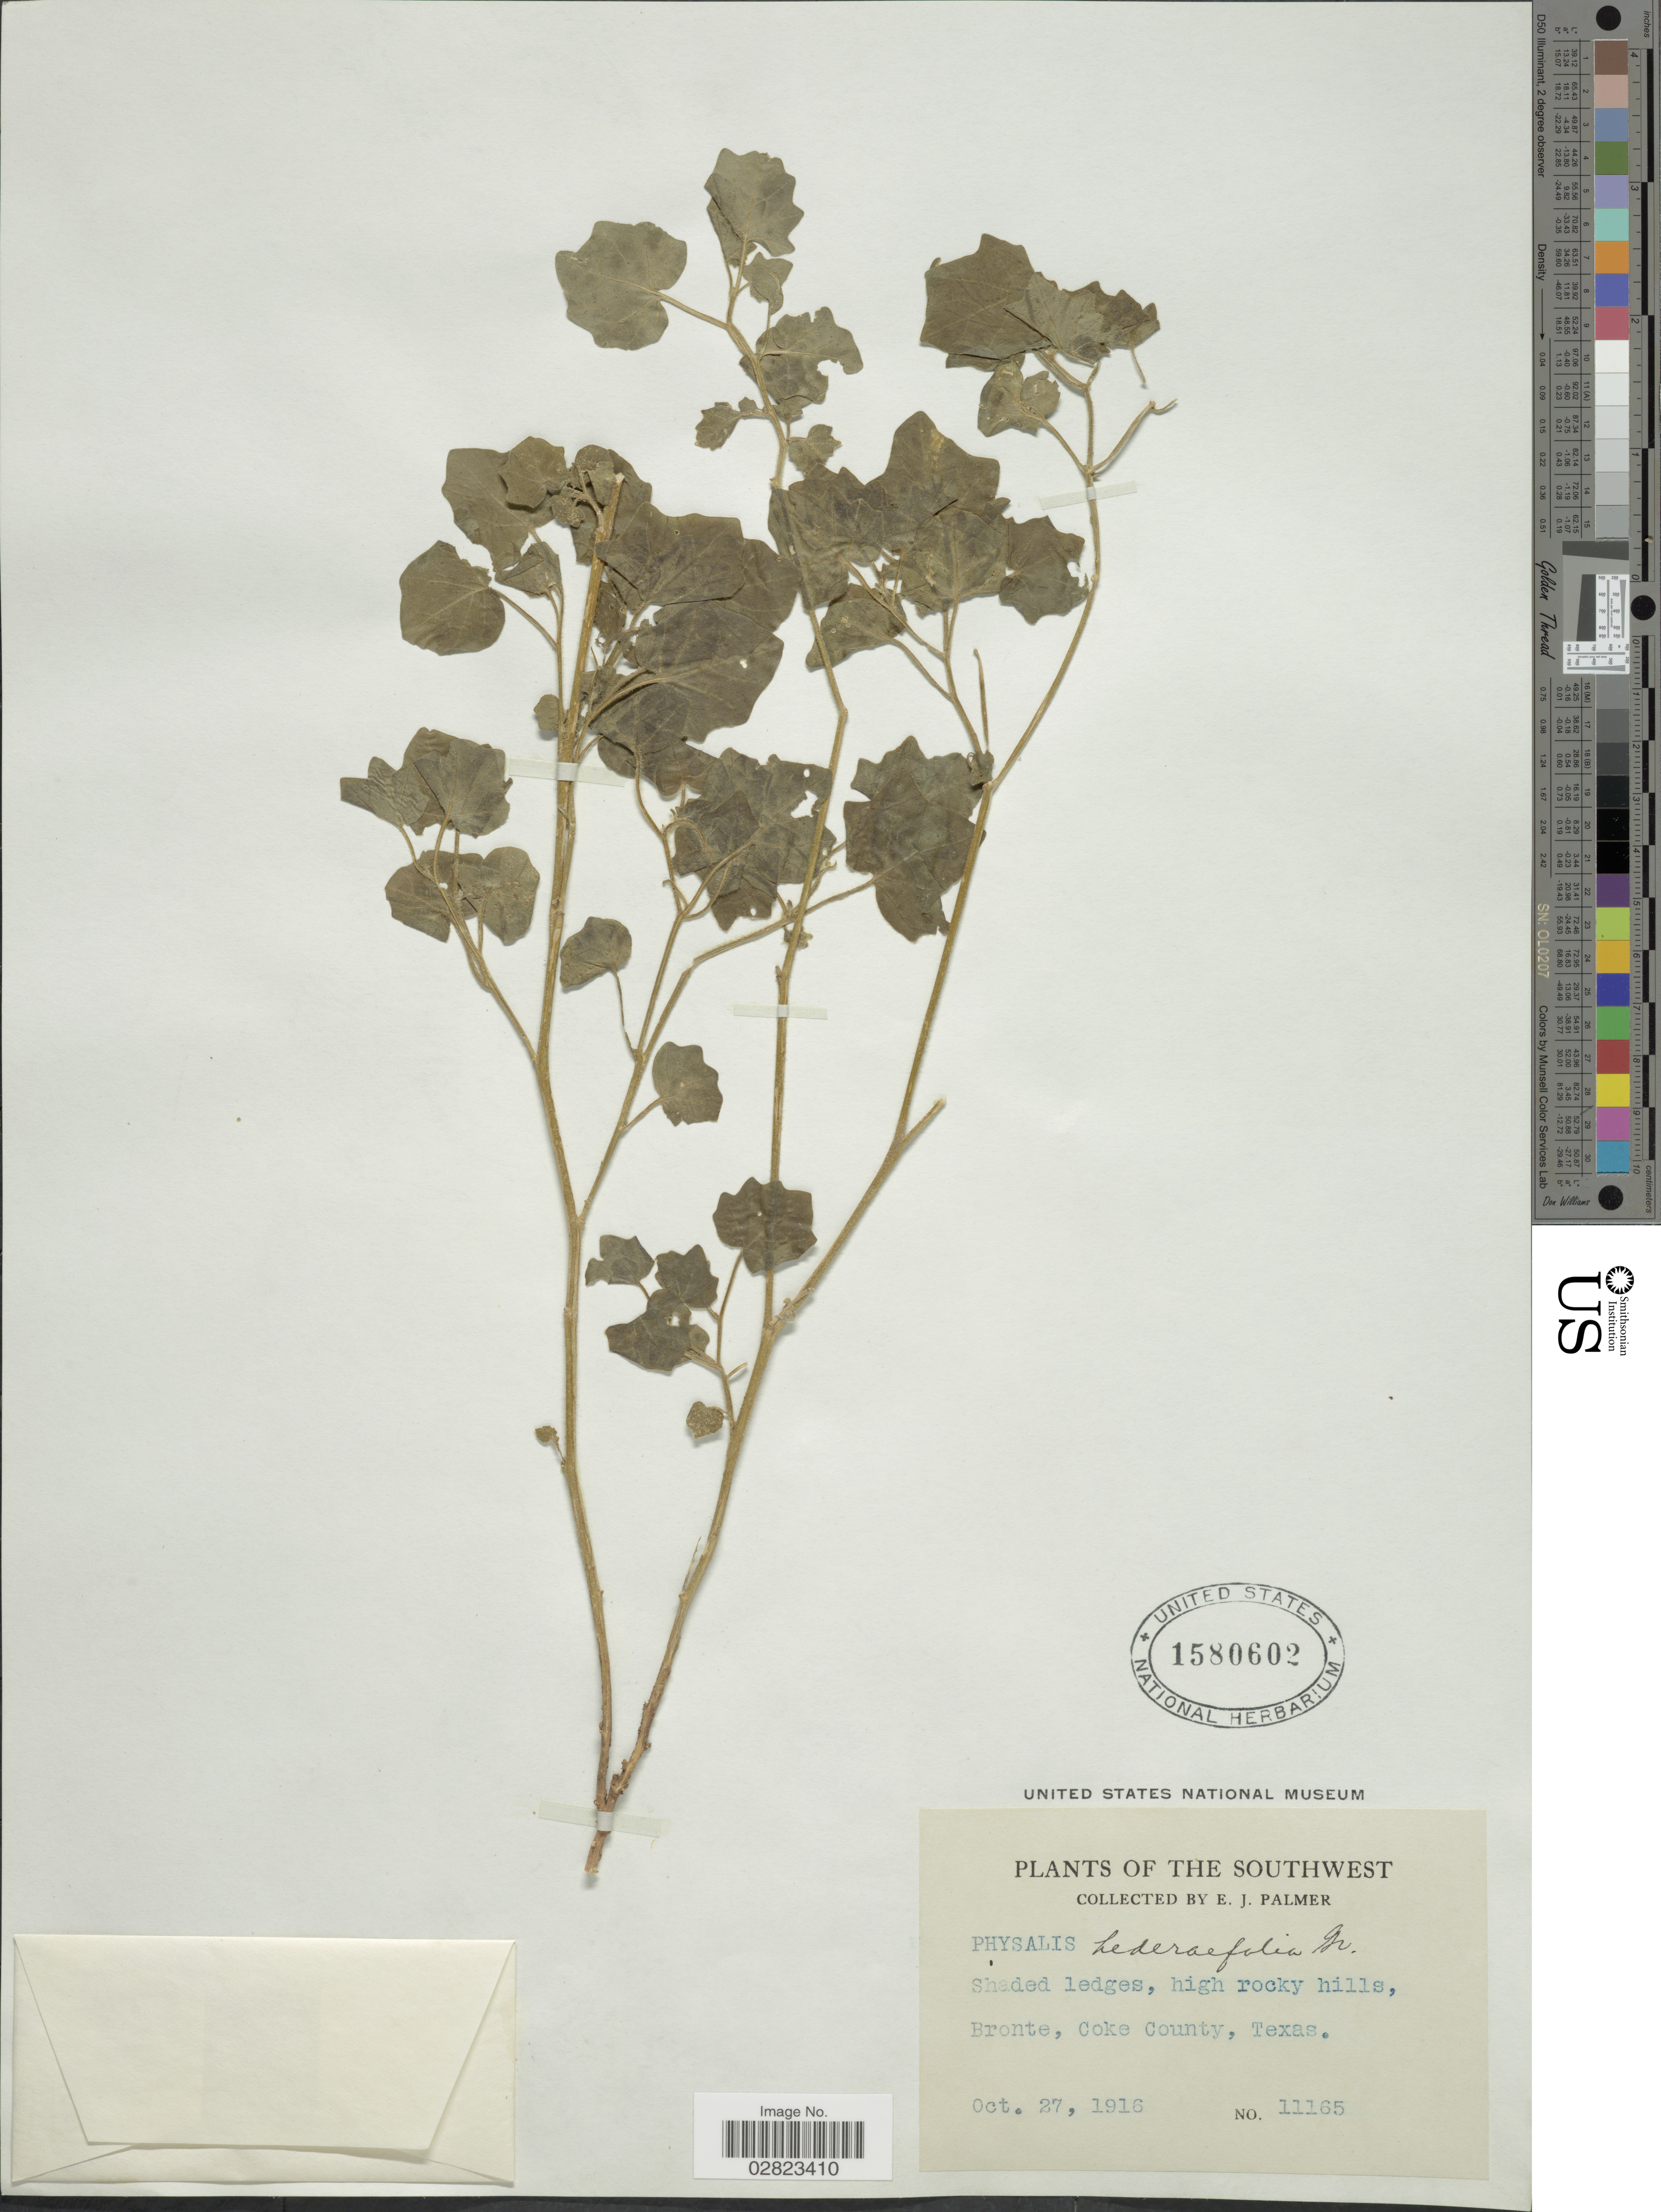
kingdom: Plantae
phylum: Tracheophyta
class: Magnoliopsida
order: Solanales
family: Solanaceae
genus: Physalis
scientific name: Physalis hederifolia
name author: A. Gray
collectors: E. J. Palmer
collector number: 11165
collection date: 1915-10-29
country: United States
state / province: Texas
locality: The Southwest. Bronte, Coke County.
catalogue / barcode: US 1580602